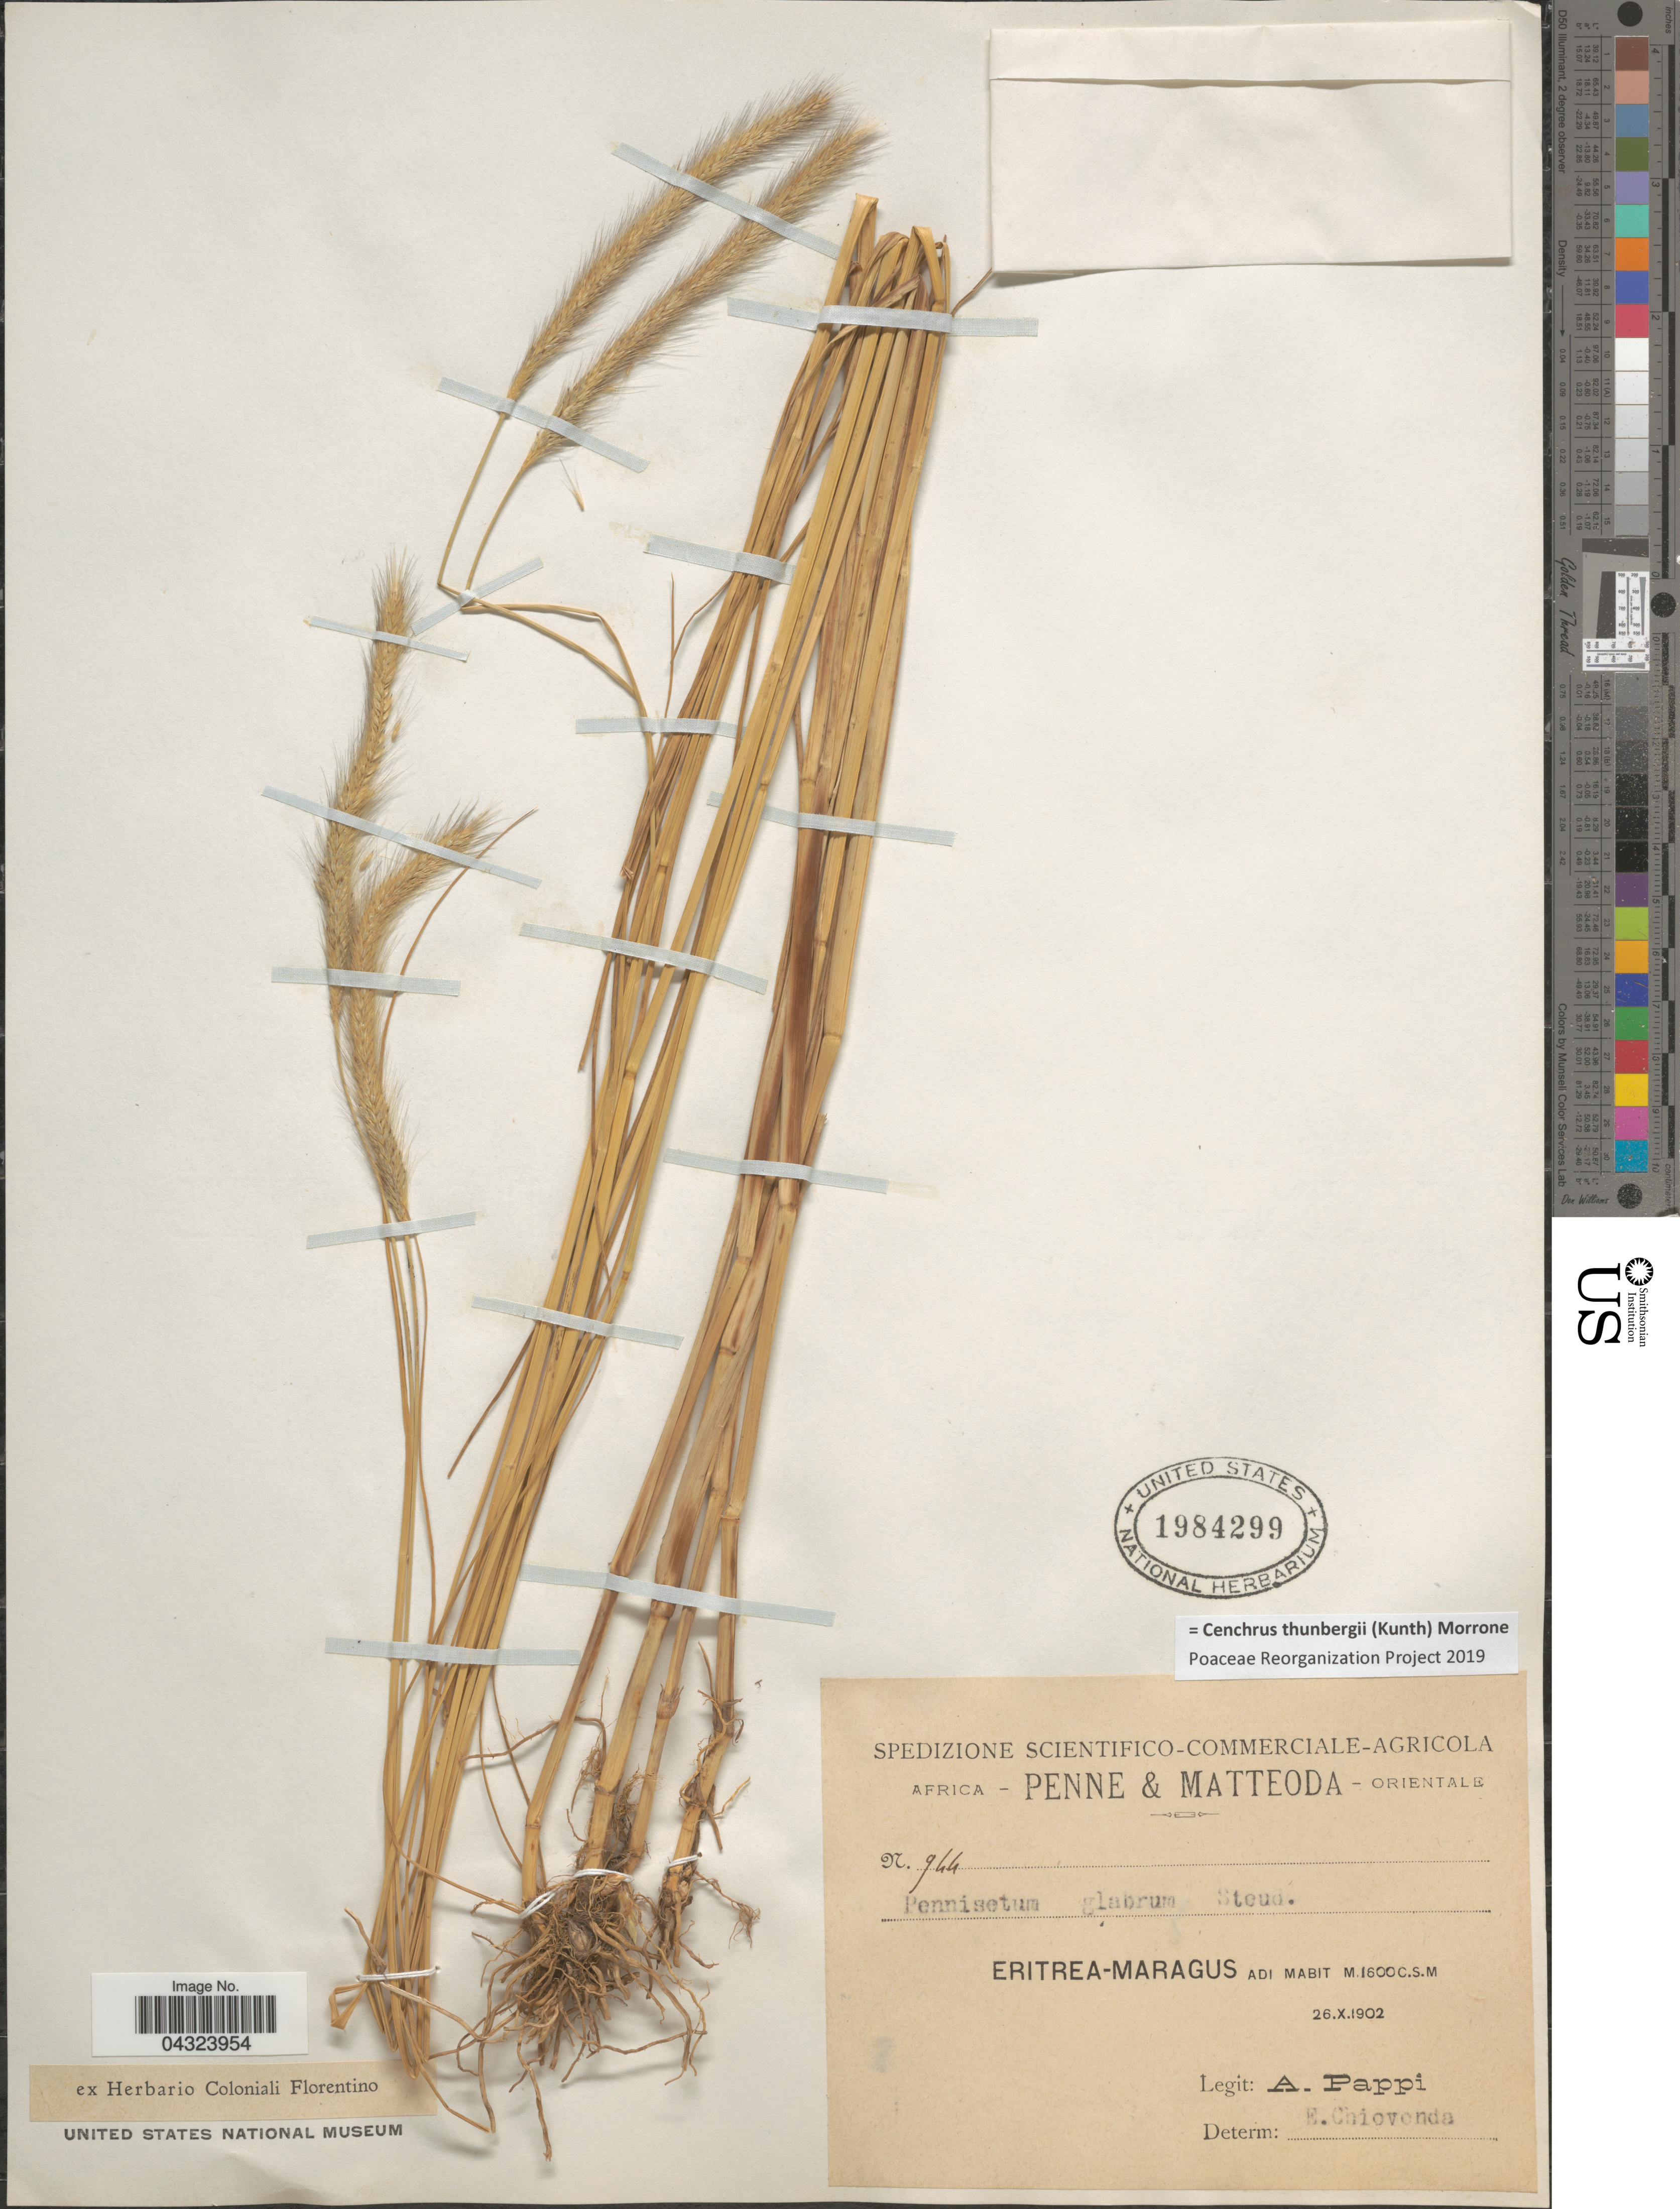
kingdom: Plantae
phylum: Tracheophyta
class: Liliopsida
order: Poales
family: Poaceae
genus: Cenchrus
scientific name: Cenchrus thunbergii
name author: (Kunth) Morrone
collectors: A. Pappi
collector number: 944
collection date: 1902-10-26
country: Eritrea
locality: Africa Orientale. Eritrea-Maragus. Adi Mabit.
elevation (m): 1600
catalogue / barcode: US 1984299